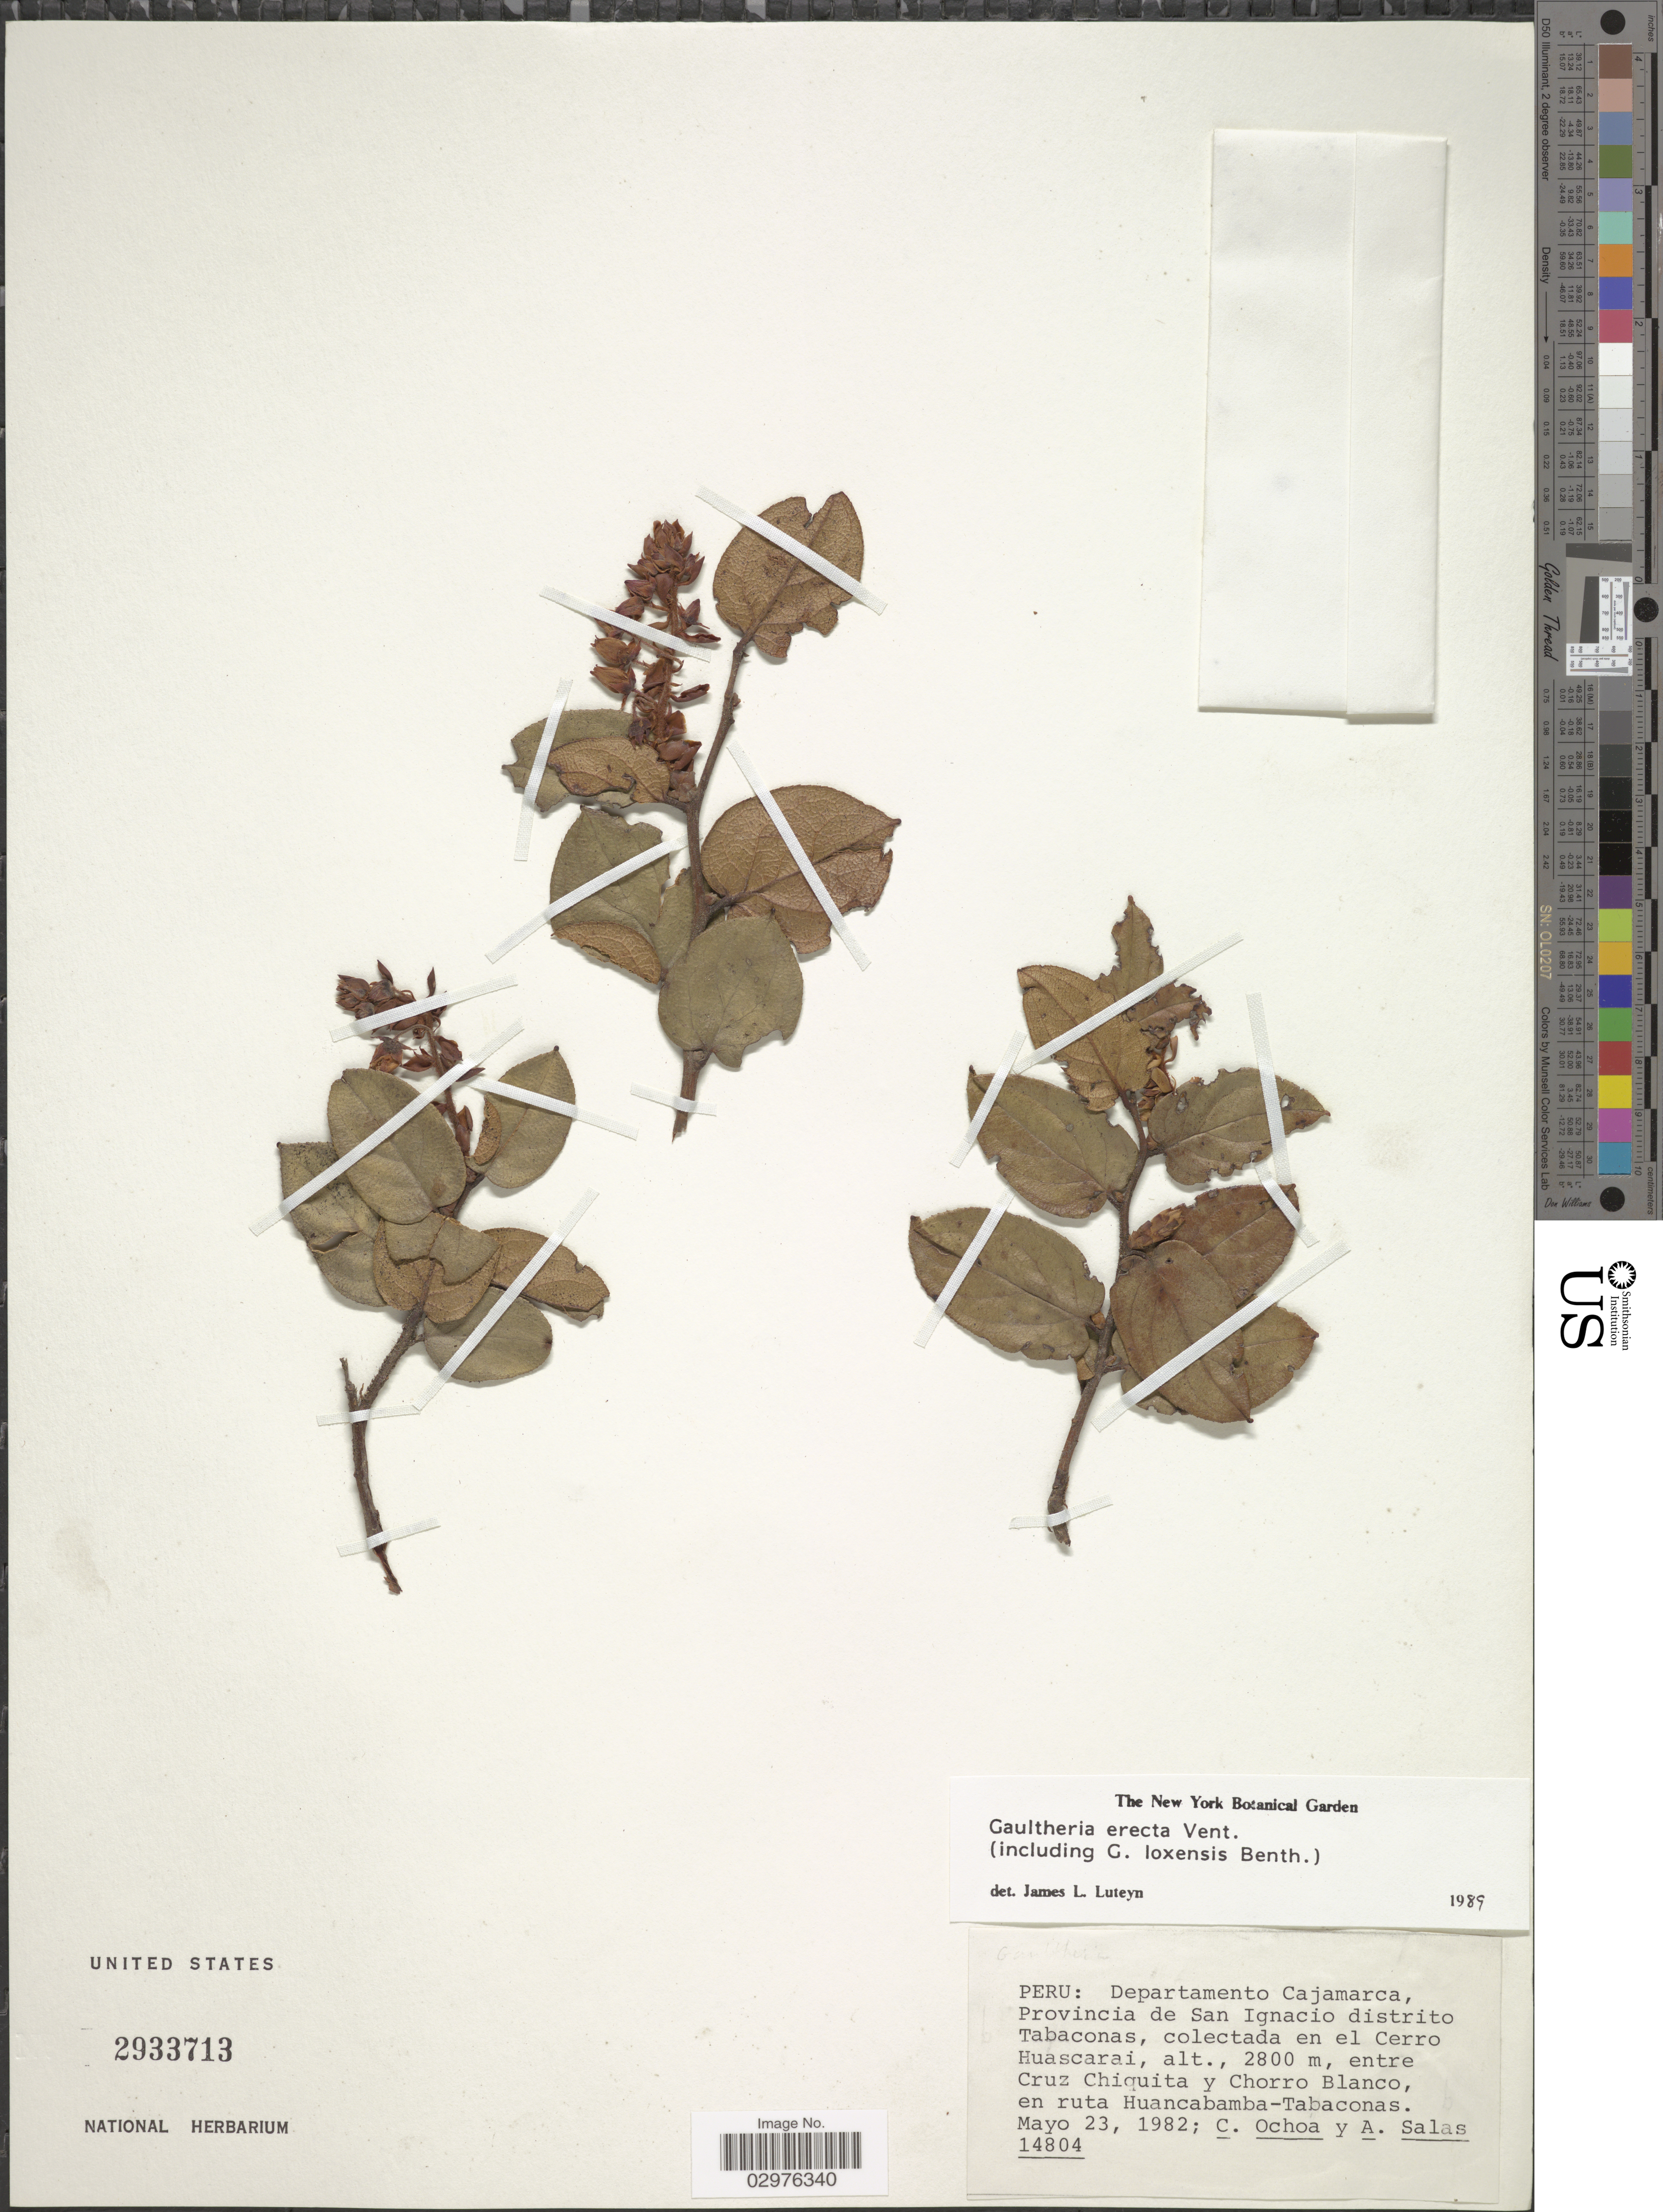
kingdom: Plantae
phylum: Tracheophyta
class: Magnoliopsida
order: Ericales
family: Ericaceae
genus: Gaultheria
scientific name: Gaultheria erecta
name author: Vent.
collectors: C. Ochoa & A. Salas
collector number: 14804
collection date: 1982-05-23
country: Peru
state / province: Cajamarca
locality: Departamento Cajamarca, Provincia de San Ignacio distrito Tabaconas, colectada en el Cerro Huascarai, entre Cruz Chiquita y Chorro Blanco, en ruta Huancabamba-Tabaconas.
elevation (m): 2800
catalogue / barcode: US 2933713